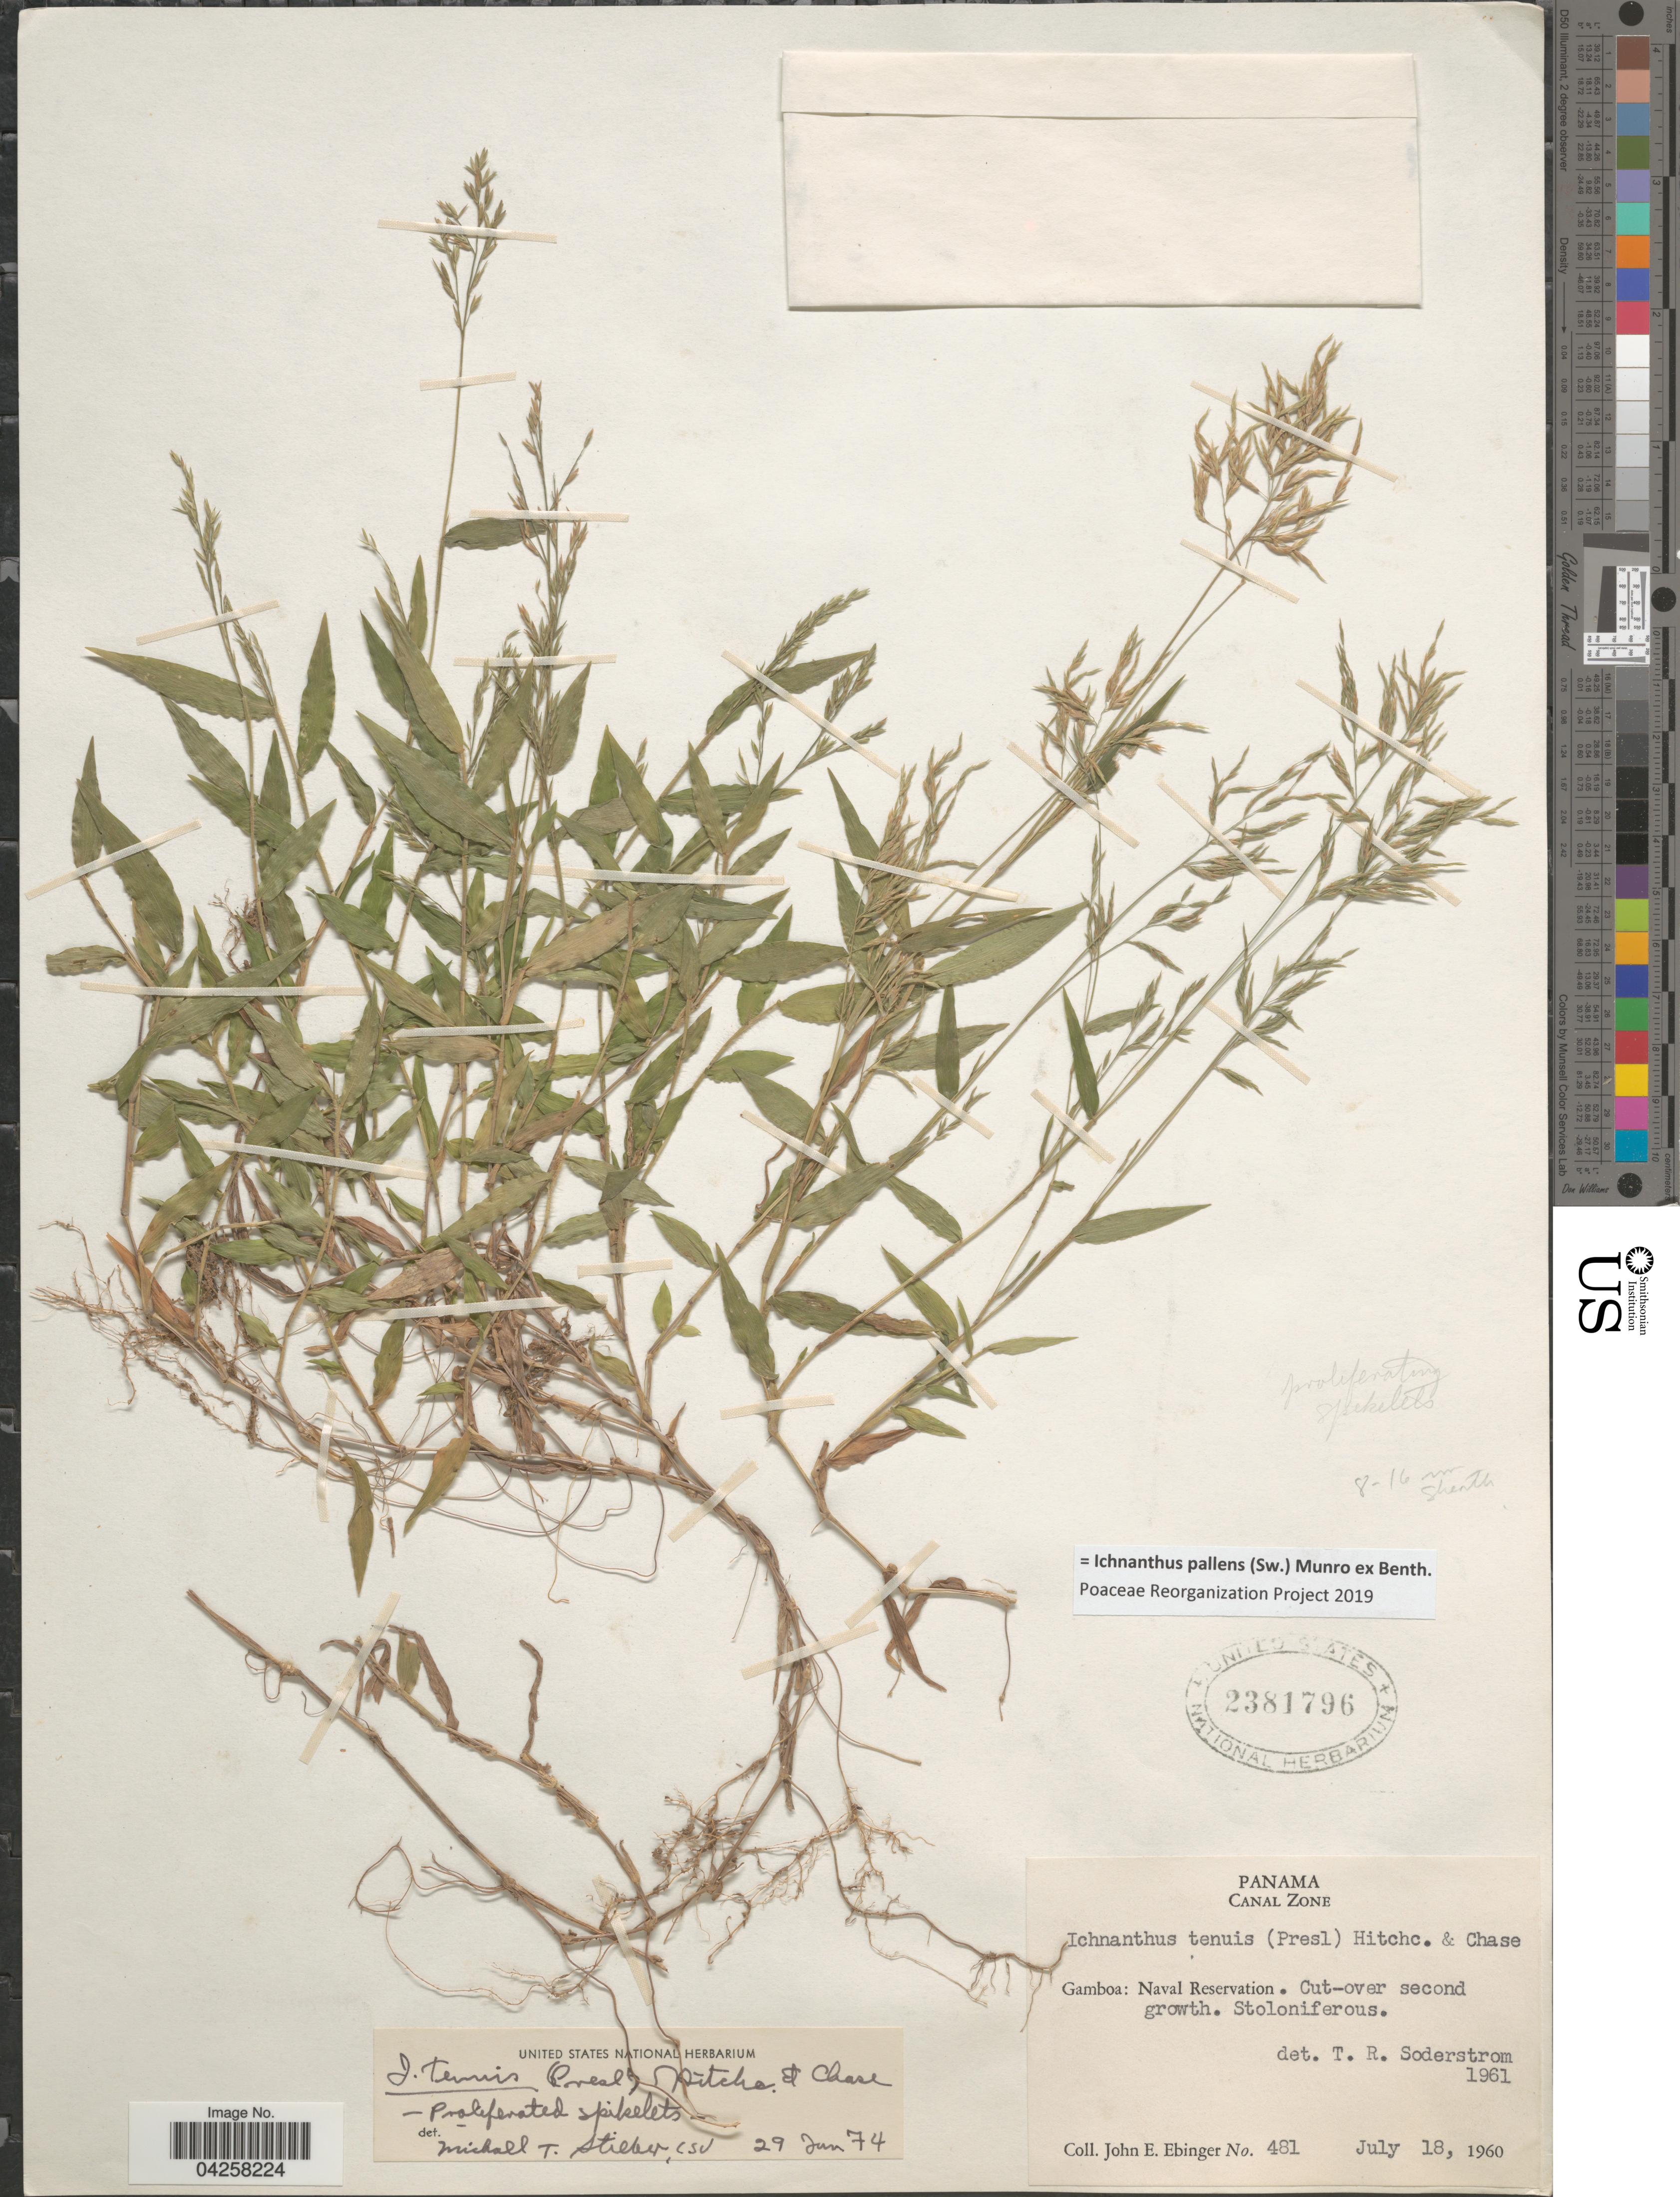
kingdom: Plantae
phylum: Tracheophyta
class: Liliopsida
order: Poales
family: Poaceae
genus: Ichnanthus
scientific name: Ichnanthus tenuis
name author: (J. Presl) Hitchc. & Chase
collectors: J. Ebinger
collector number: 481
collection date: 1960-07-18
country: Panama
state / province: Colón / Panamá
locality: Canal Zone. Gamboa: Naval Reservation.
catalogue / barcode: US 2381796